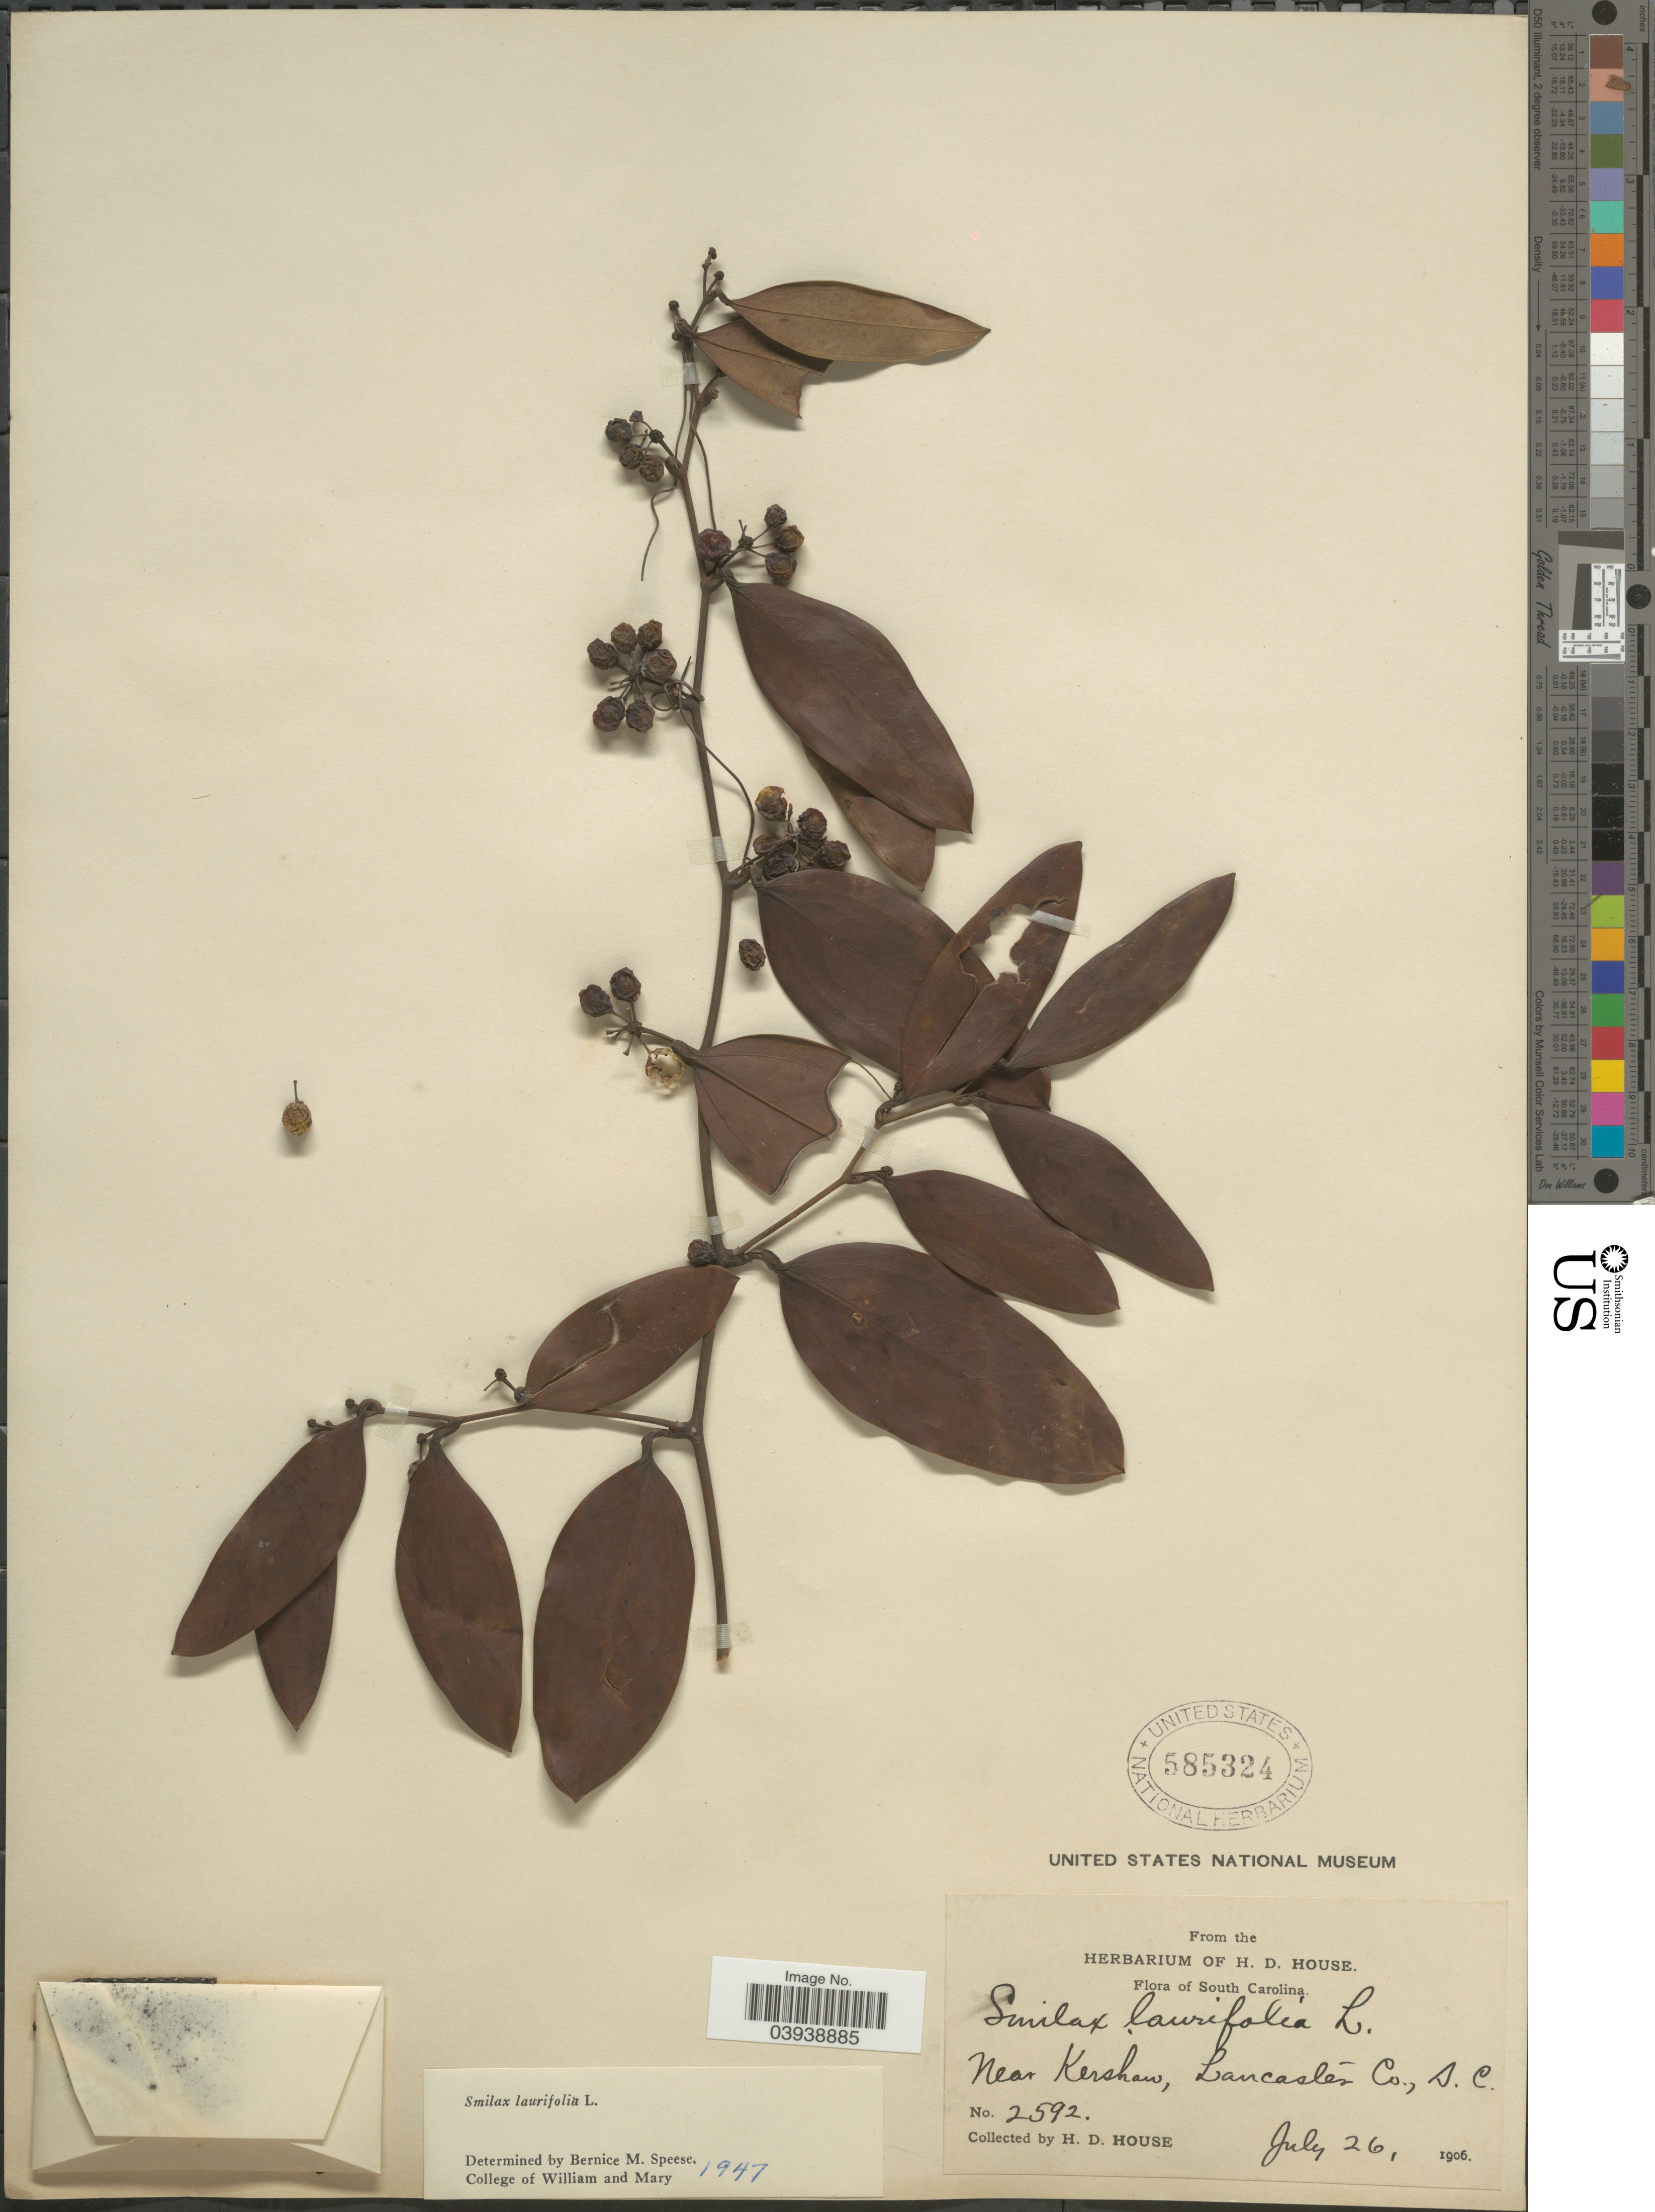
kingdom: Plantae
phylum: Tracheophyta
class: Liliopsida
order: Liliales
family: Smilacaceae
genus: Smilax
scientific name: Smilax laurifolia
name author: L.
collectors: H. D. House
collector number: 2592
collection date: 1906-07-26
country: United States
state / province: South Carolina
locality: Near Kershaw, Lancaster Co.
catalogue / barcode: US 585324